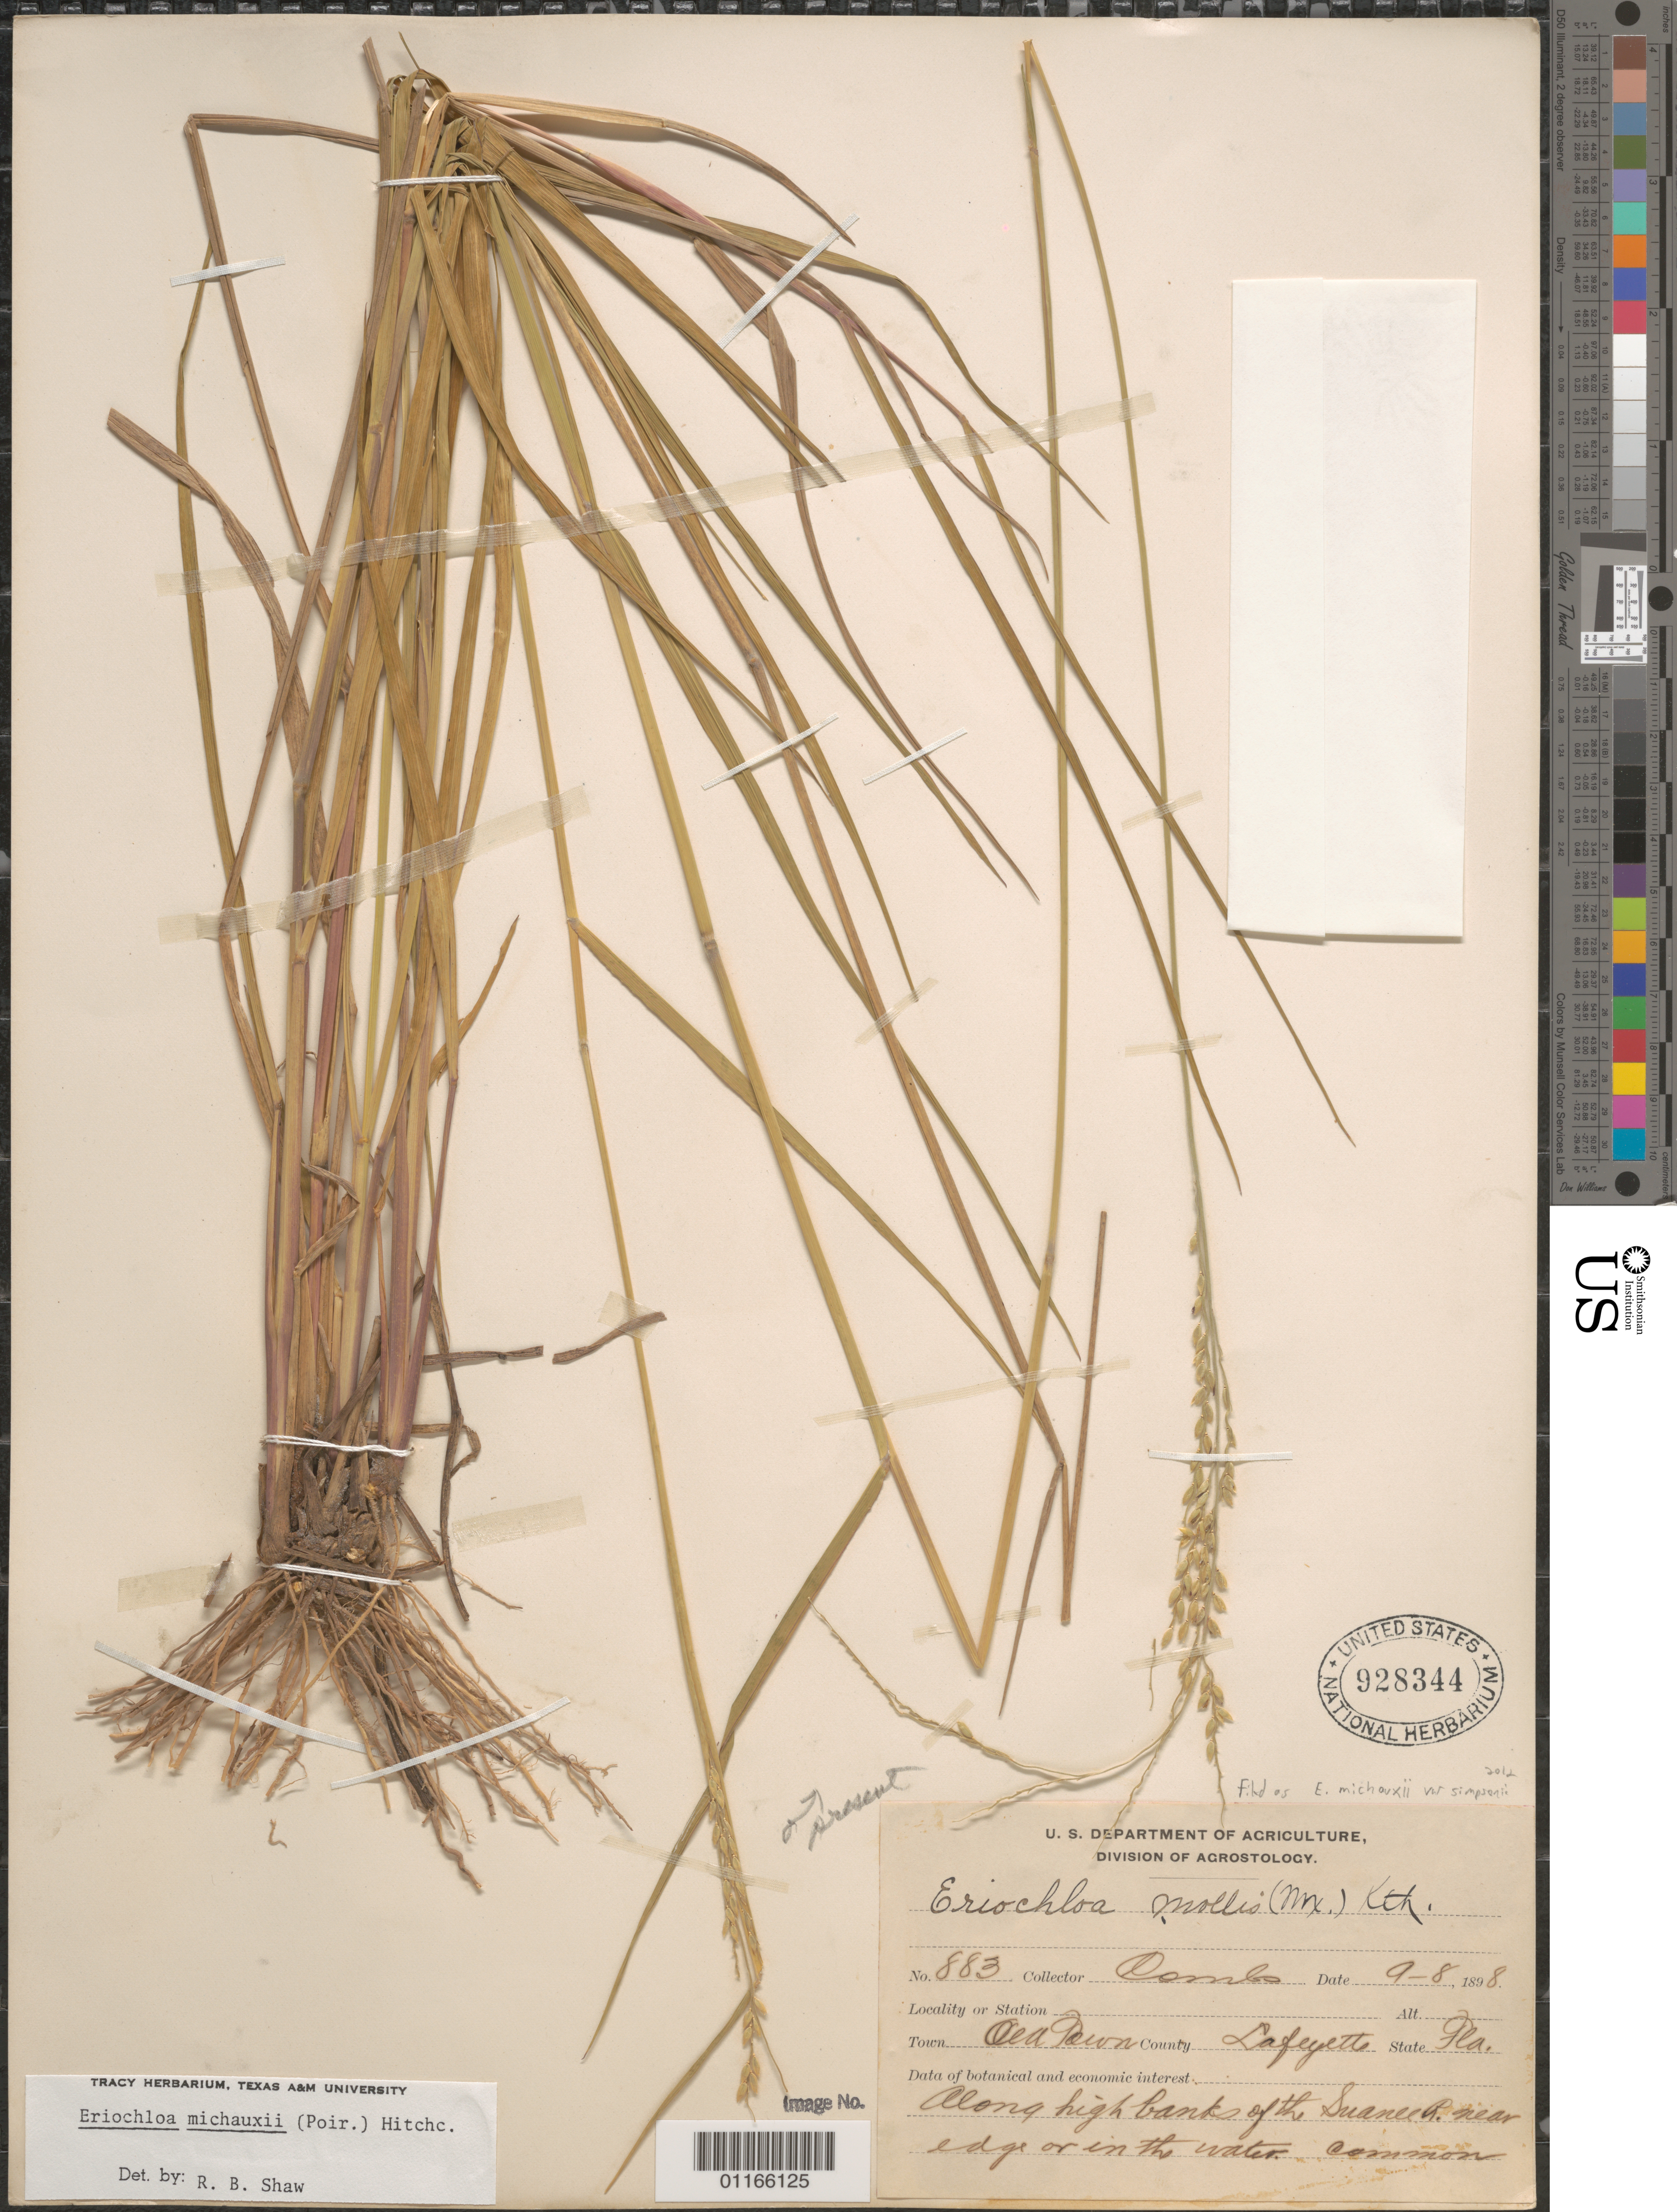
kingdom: Plantae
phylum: Tracheophyta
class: Liliopsida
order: Poales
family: Poaceae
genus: Eriochloa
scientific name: Eriochloa michauxii var. simpsonii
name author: Hitchc.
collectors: -. Combs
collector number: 883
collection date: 1898-09-08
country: United States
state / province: Florida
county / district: Lafayette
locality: Old Town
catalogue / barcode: US 928344